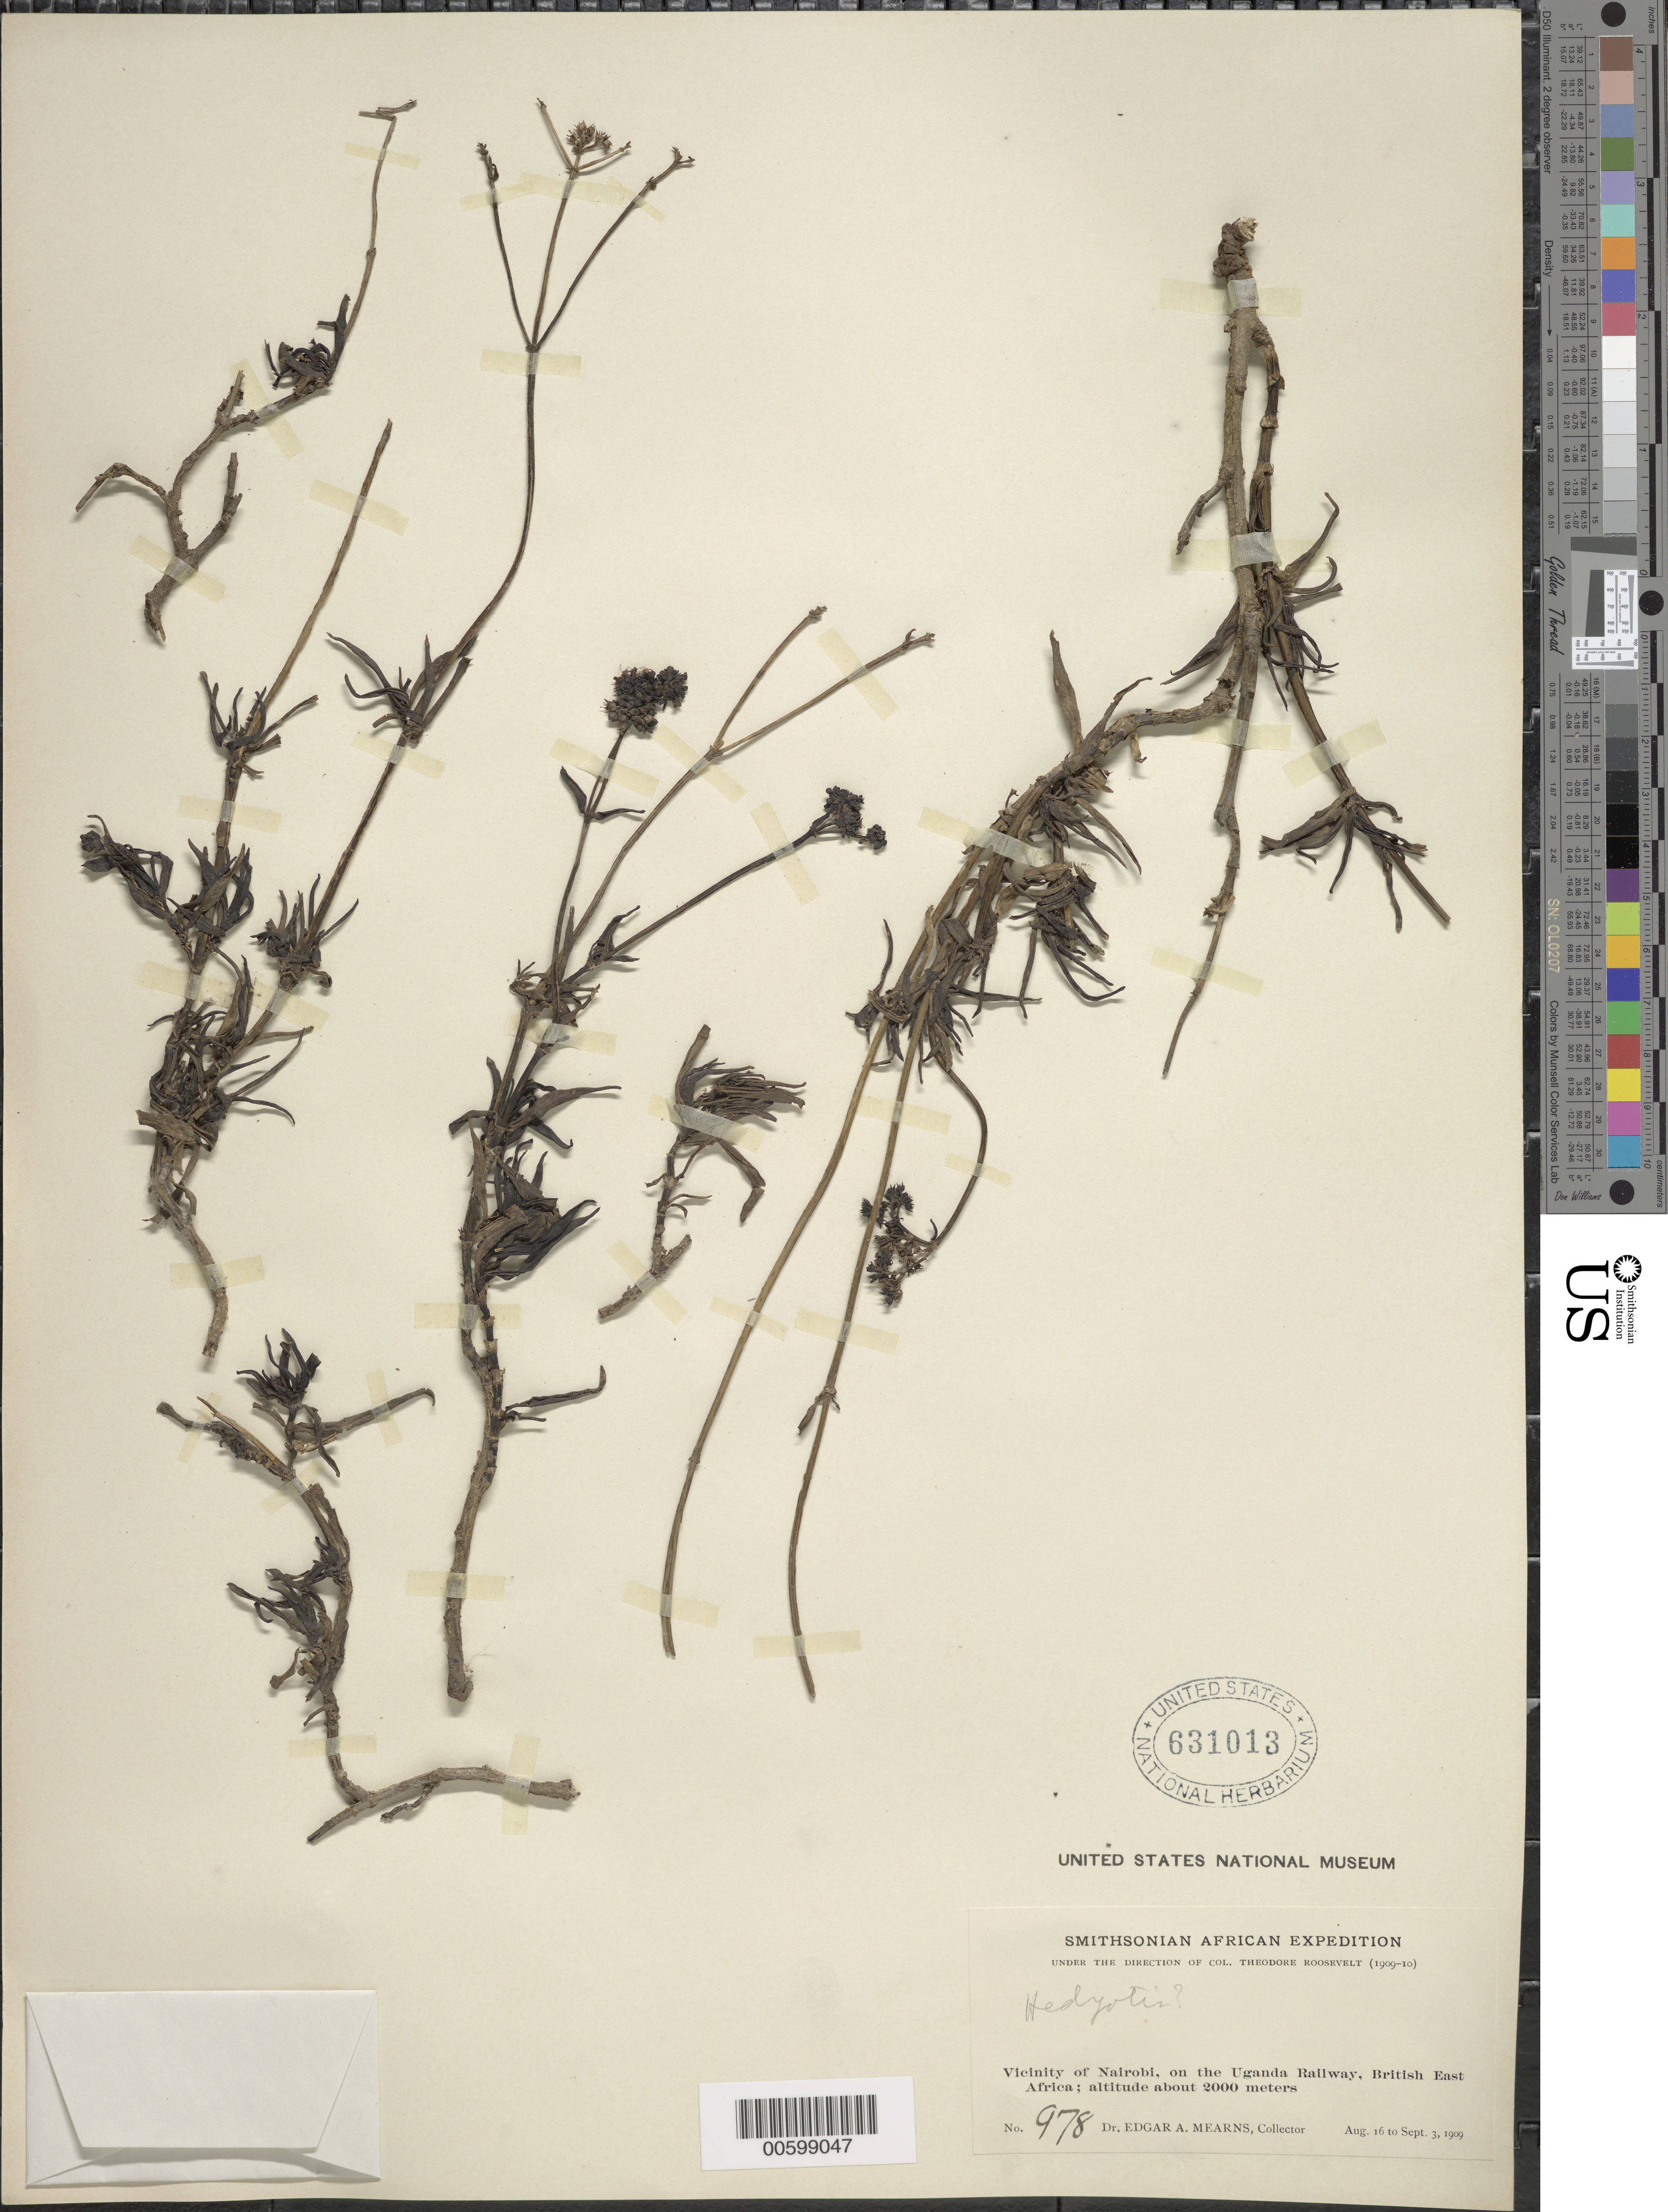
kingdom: Plantae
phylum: Tracheophyta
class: Magnoliopsida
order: Gentianales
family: Rubiaceae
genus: Hedyotis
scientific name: Hedyotis sp.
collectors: E. A. Mearns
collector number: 978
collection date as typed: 16 Aug 1909 to 03 Sep 1909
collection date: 1909-08-16/1909-09-03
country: Kenya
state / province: Nairobi Area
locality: Vicinity of Nairobi, on the Uganda railway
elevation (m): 2000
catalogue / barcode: US 631013